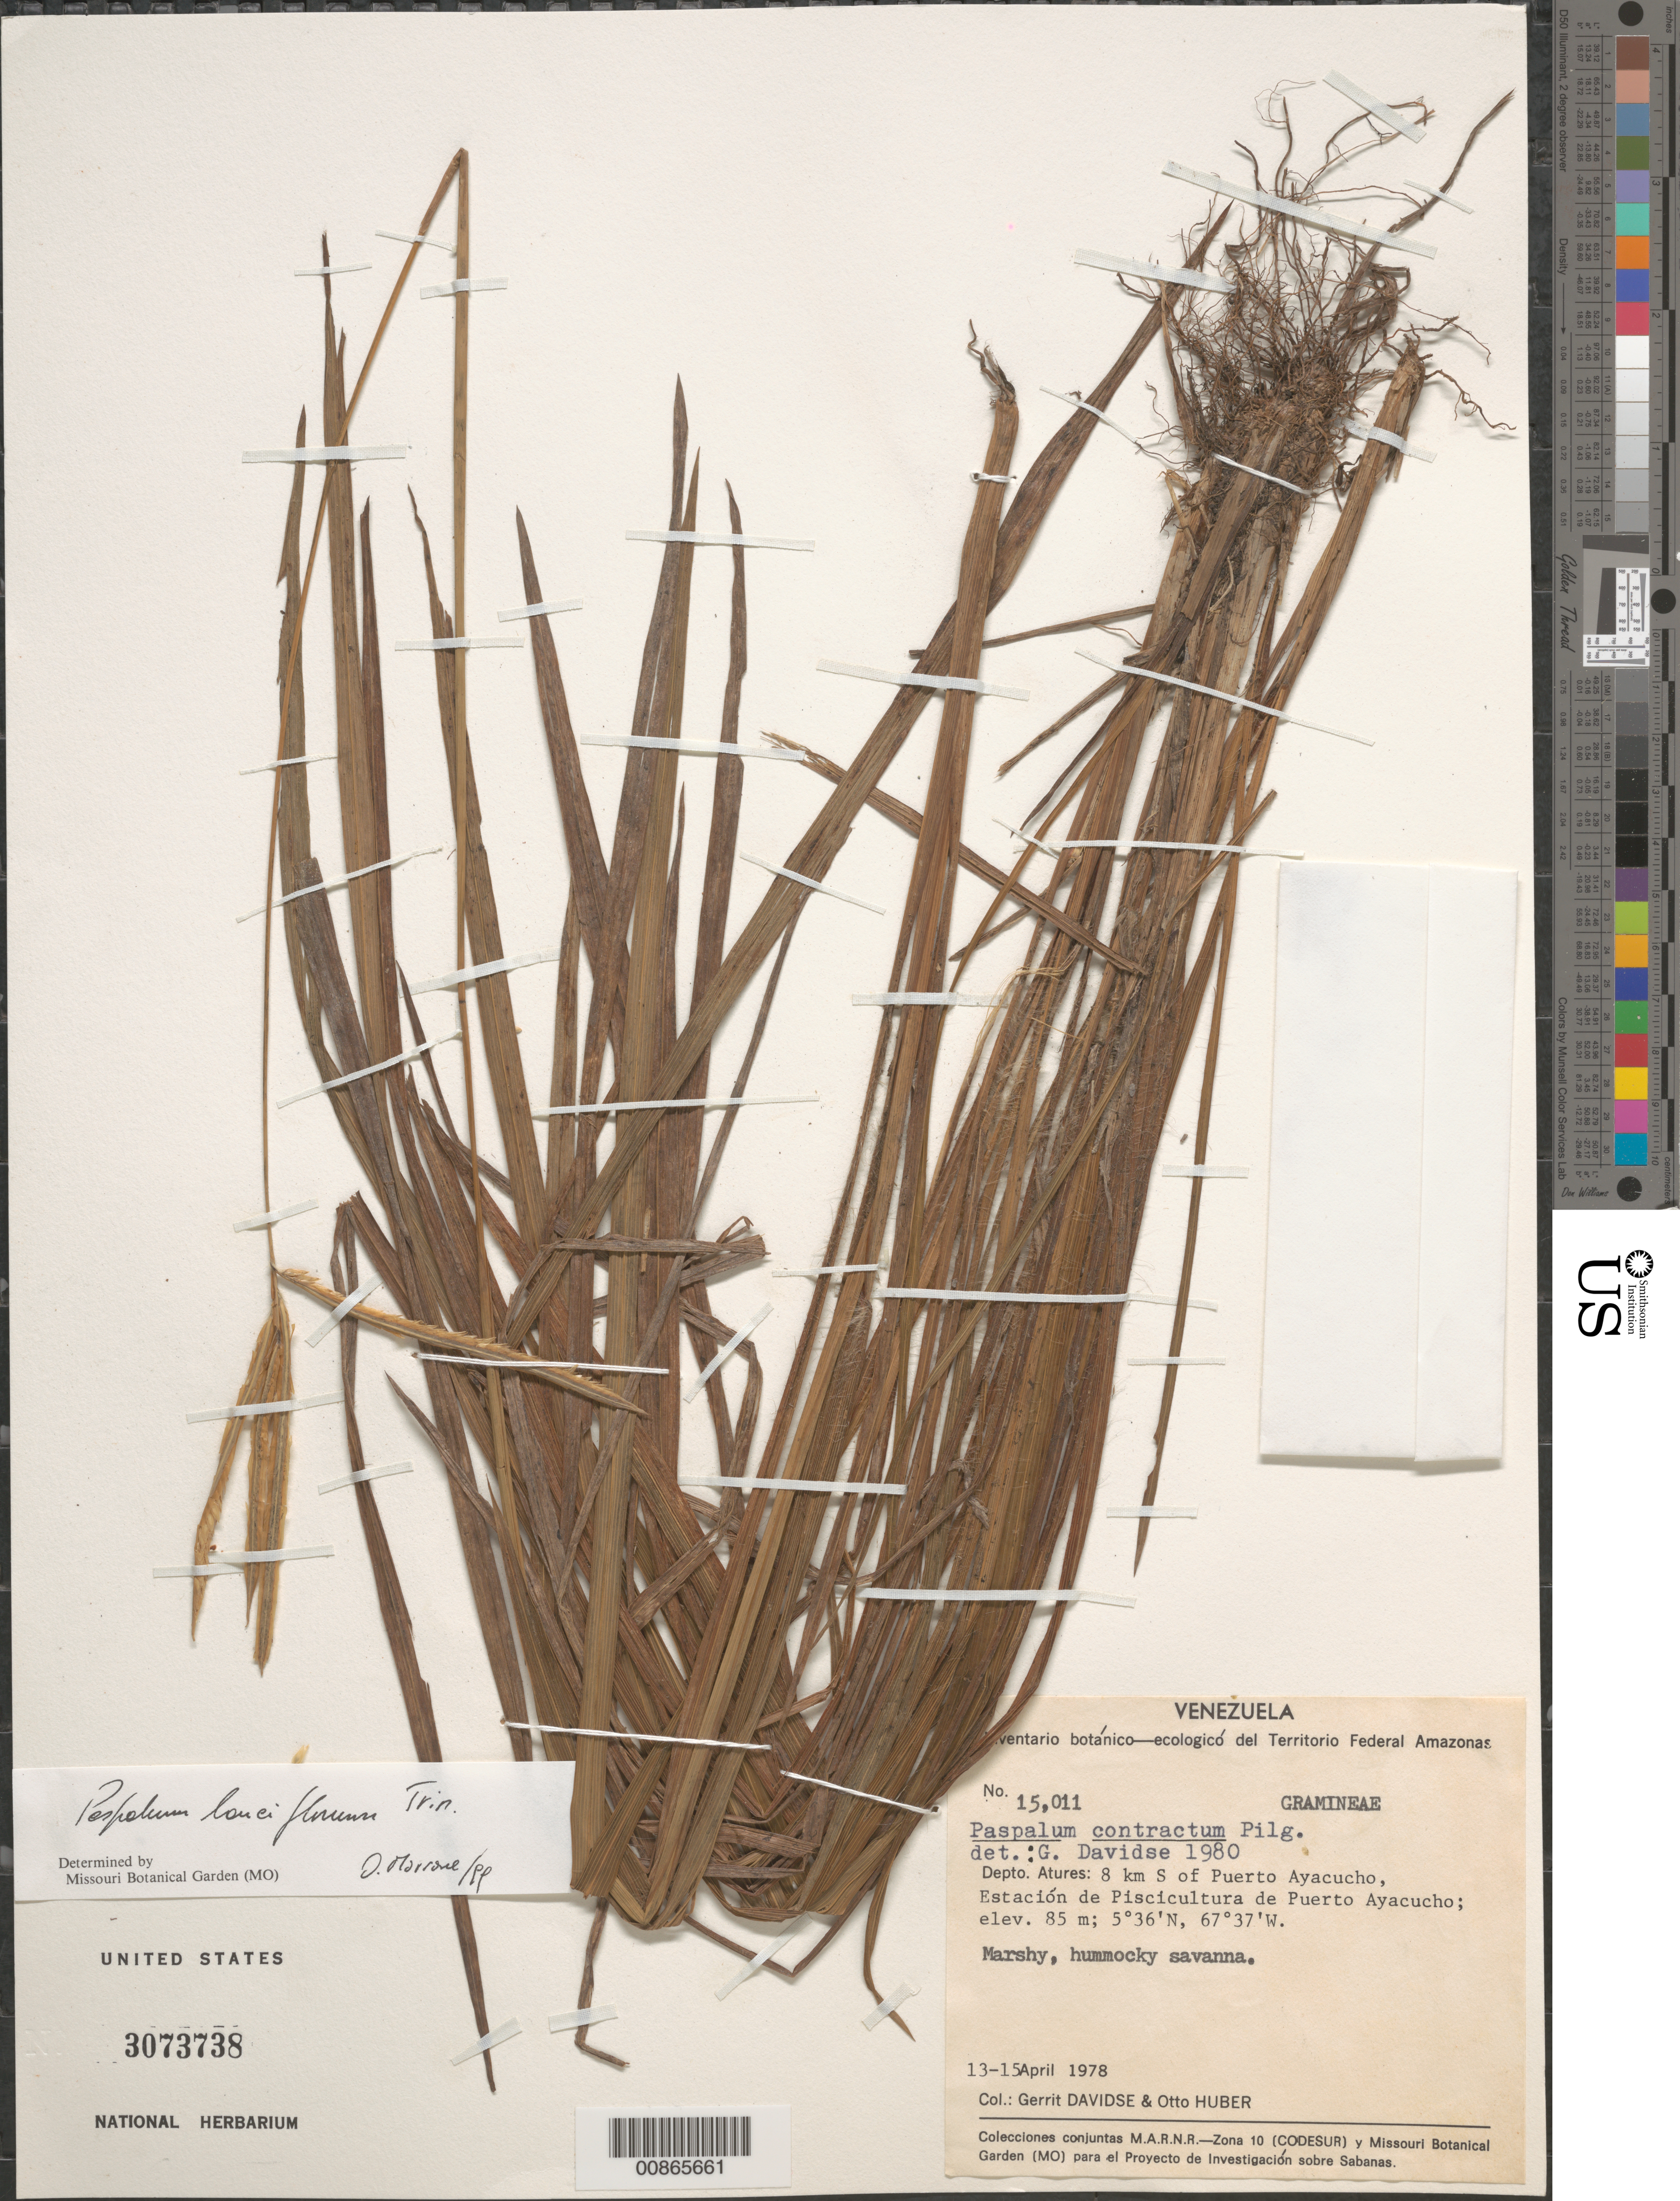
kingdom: Plantae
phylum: Tracheophyta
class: Liliopsida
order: Poales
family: Poaceae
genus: Paspalum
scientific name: Paspalum lanciflorum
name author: Trin.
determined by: Morrone, O. N., (SI), Instituto de Botánica Darwinion (Argentina)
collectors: G. Davidse & O. Huber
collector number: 15011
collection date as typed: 13-Apr-78 to 15-Apr-78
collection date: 1978-04-13/1978-04-15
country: Venezuela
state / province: Amazonas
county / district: Atures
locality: Puerto Ayacucho, 8 km S of, Estación de Piscicultura de Puerto Ayacucho, Río Orinoco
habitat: Marshy, hummocky savanna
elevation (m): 85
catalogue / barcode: US 3073738